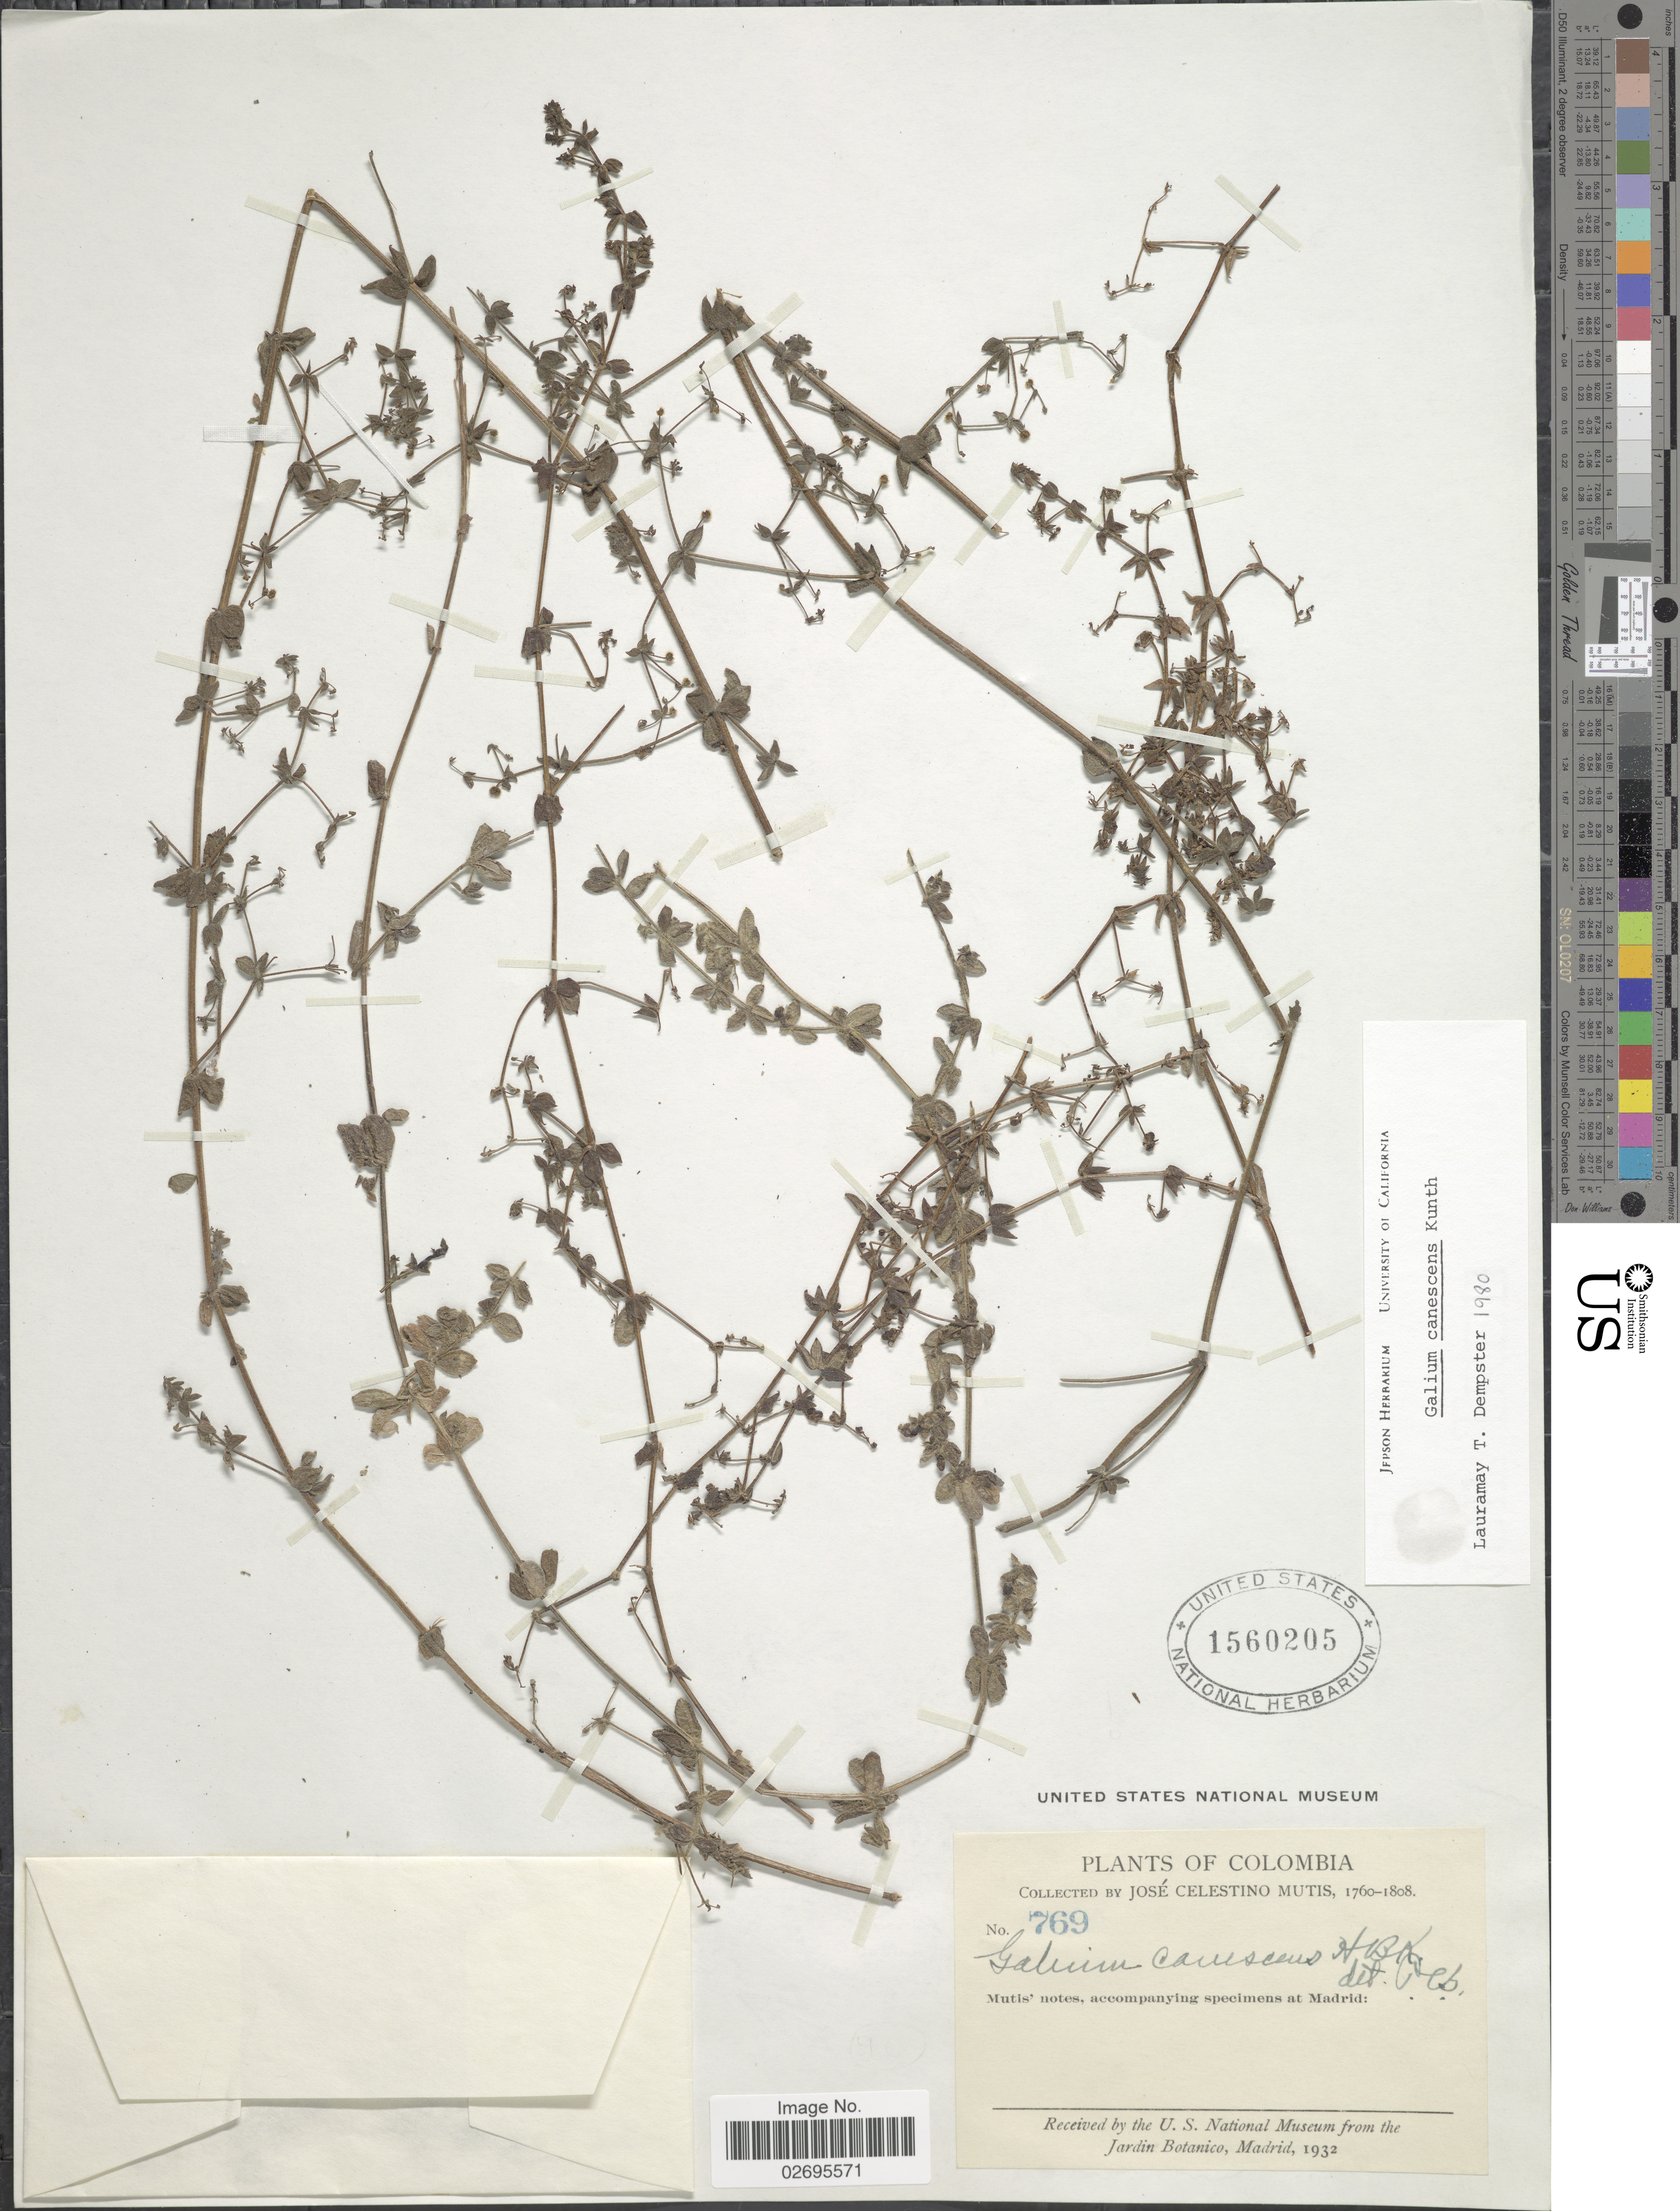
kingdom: Plantae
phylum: Tracheophyta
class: Magnoliopsida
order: Gentianales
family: Rubiaceae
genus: Galium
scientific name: Galium canescens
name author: Kunth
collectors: J. C. B. Mutis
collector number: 769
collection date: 1760/1808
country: Colombia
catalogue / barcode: US 1560205